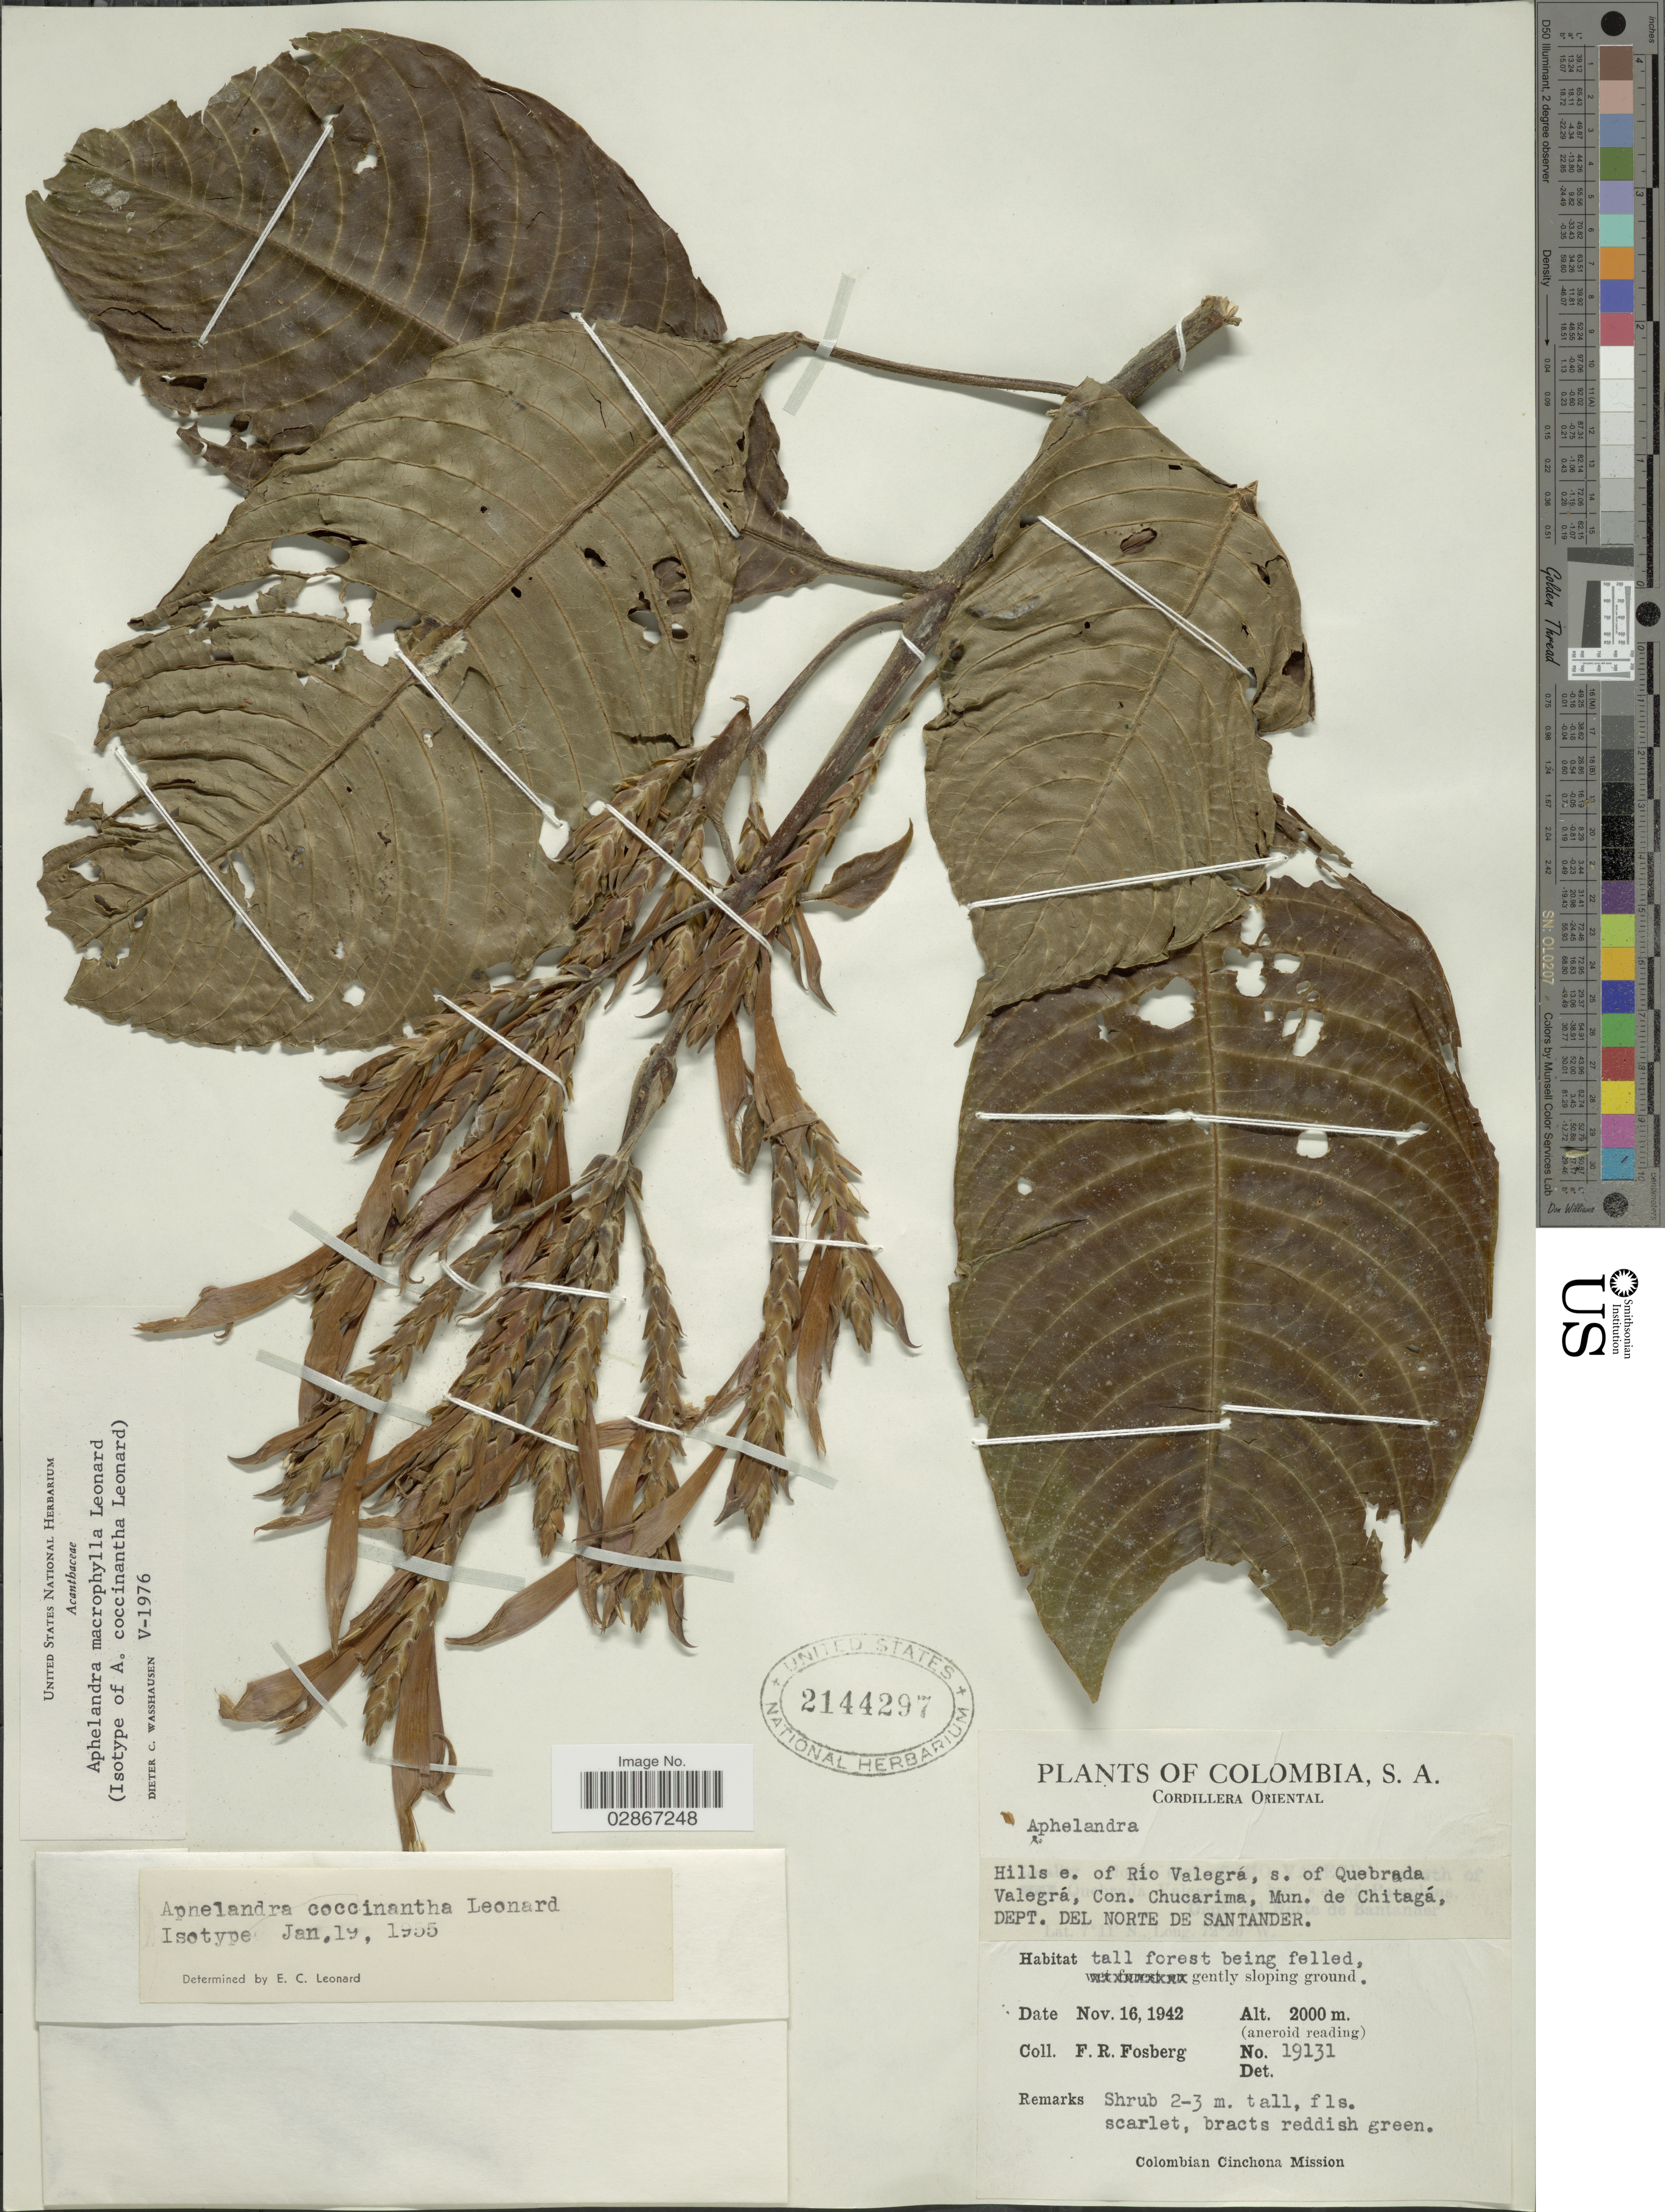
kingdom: Plantae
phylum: Tracheophyta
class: Magnoliopsida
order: Lamiales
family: Acanthaceae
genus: Aphelandra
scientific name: Aphelandra macrophylla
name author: Leonard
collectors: F. R. Fosberg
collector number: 19131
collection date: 1942-11-16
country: Colombia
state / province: Norte de Santander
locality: Cordillera Oriental. Hills e. of Rio Valegrá, s. of Quebrada Valegrá, Con. Chucarima, Mun. de Chitagá, Dept. del Norte de Santander.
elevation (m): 2000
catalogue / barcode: US 2144297